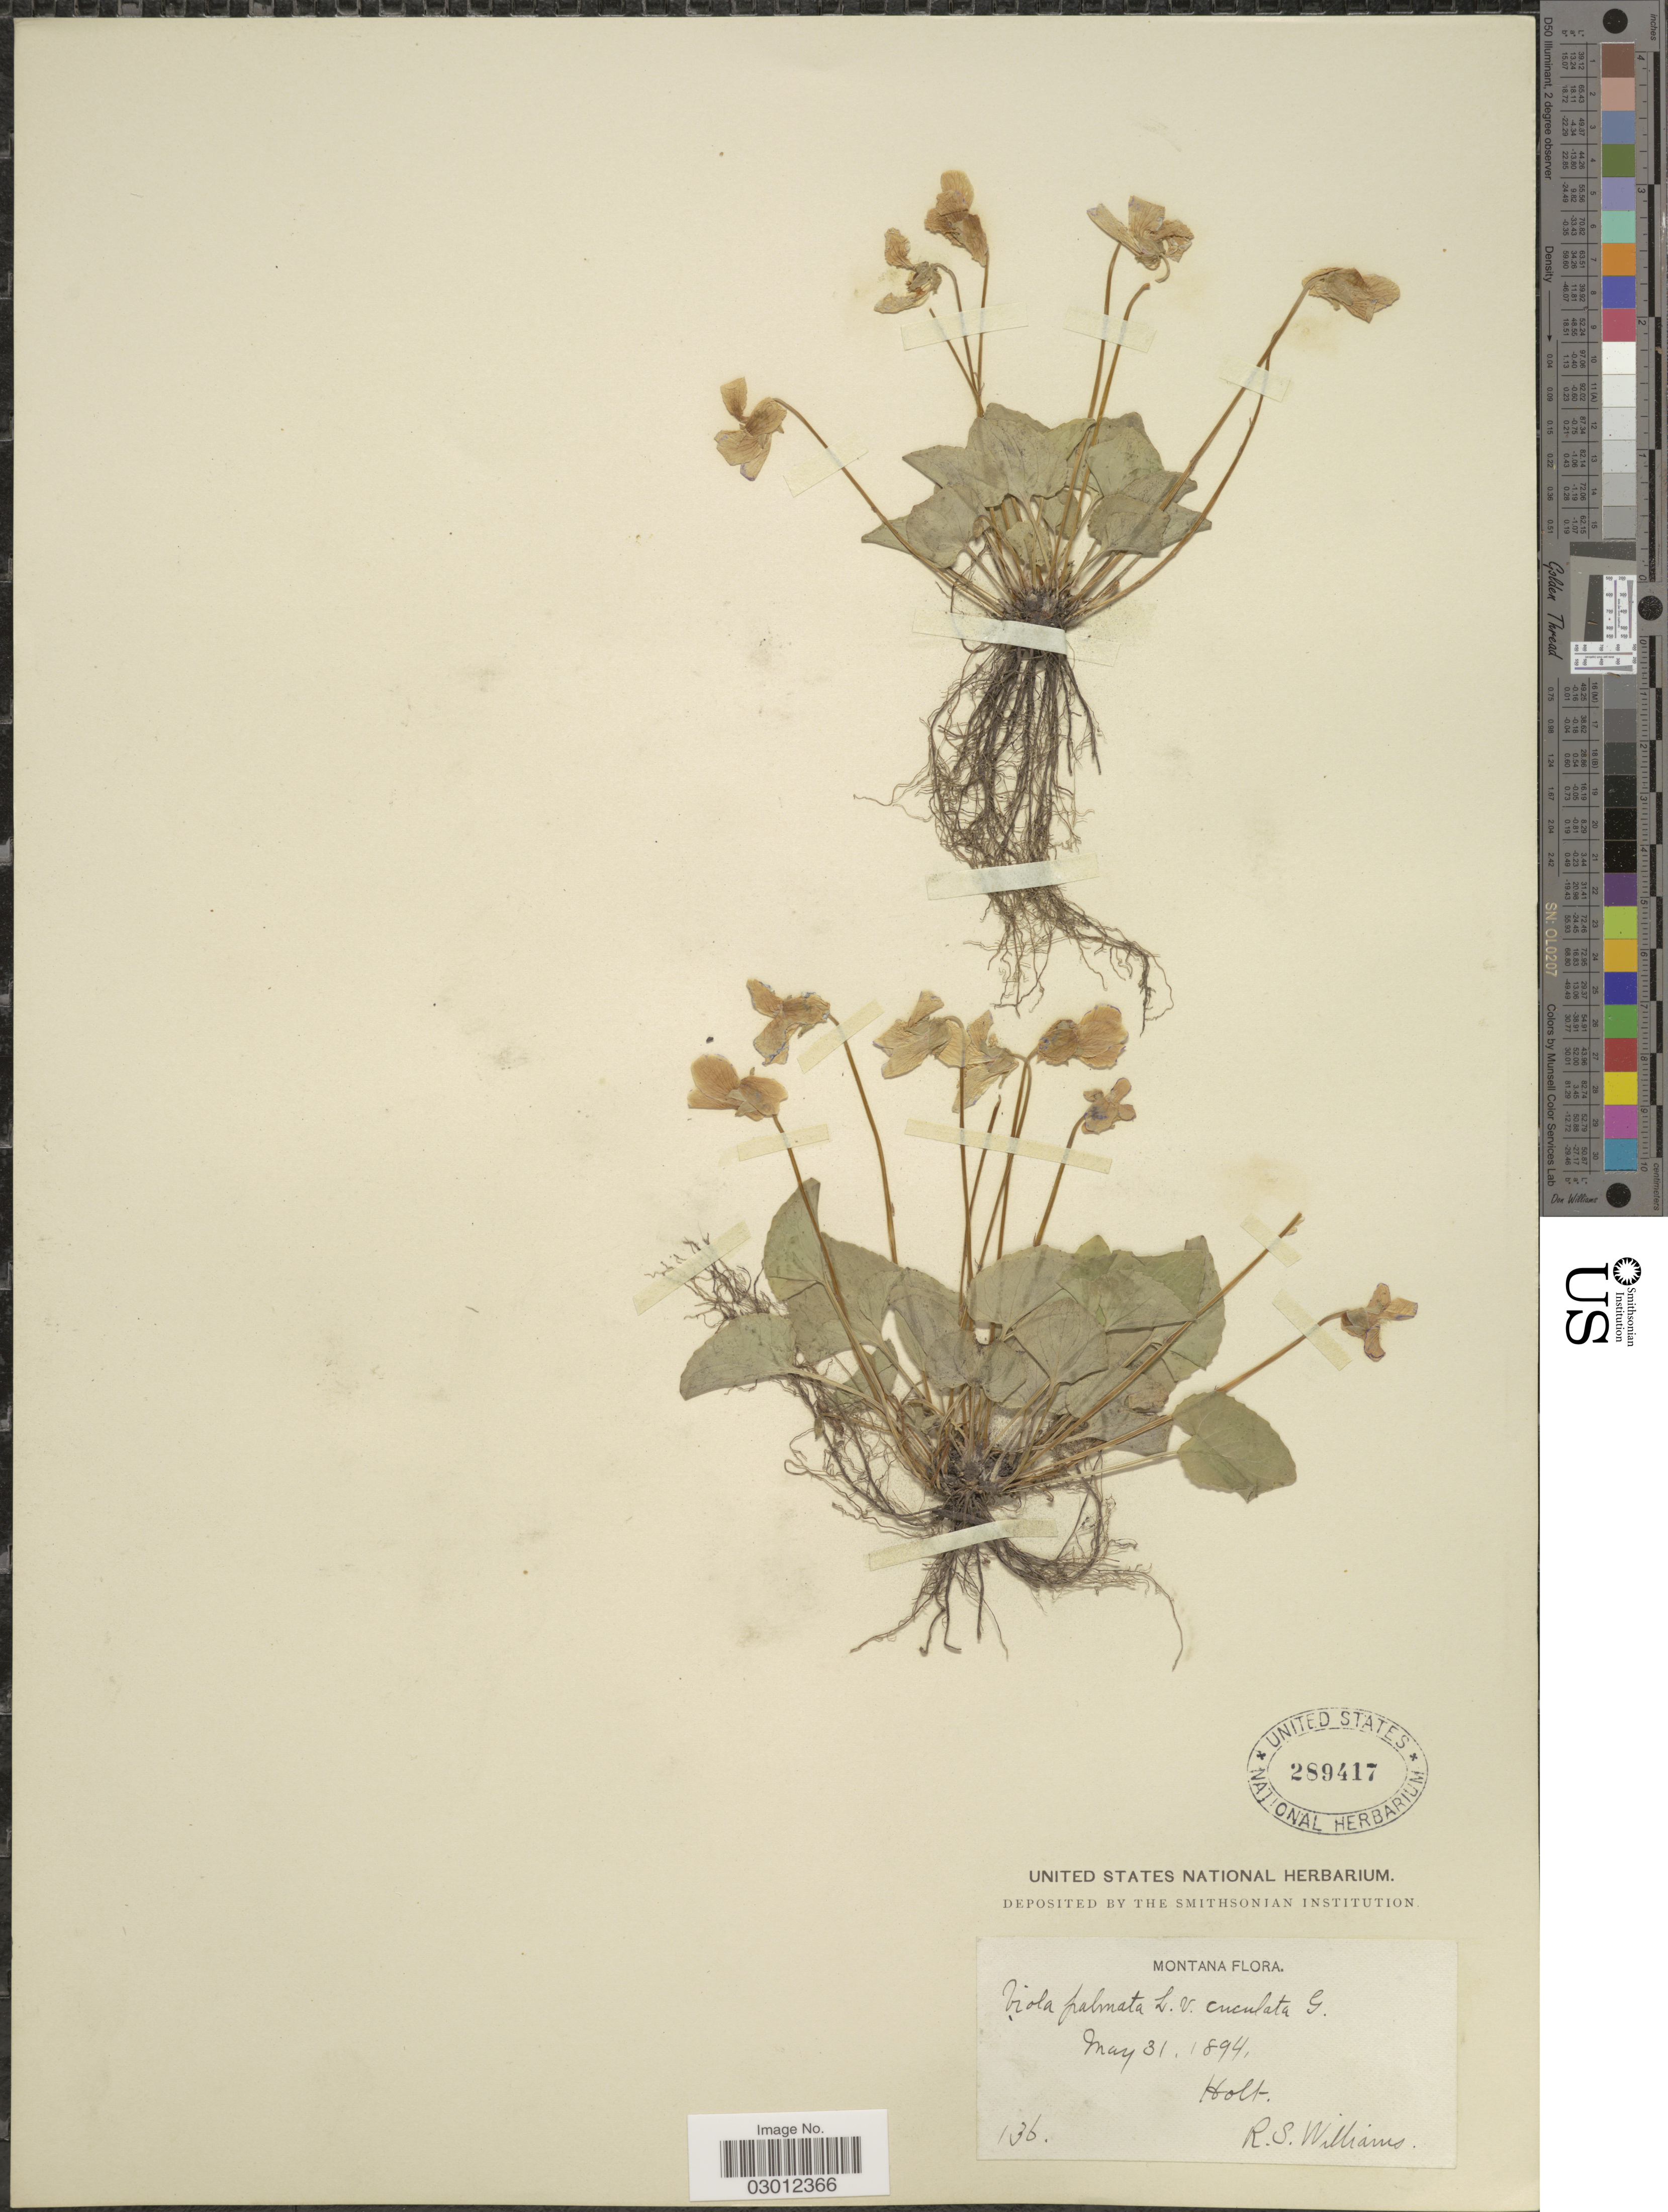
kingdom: Plantae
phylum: Tracheophyta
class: Magnoliopsida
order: Malpighiales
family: Violaceae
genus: Viola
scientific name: Viola nephrophylla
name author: Greene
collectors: R. S. Williams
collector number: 136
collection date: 1894-05-31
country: United States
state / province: Montana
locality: Holt.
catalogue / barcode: US 289417